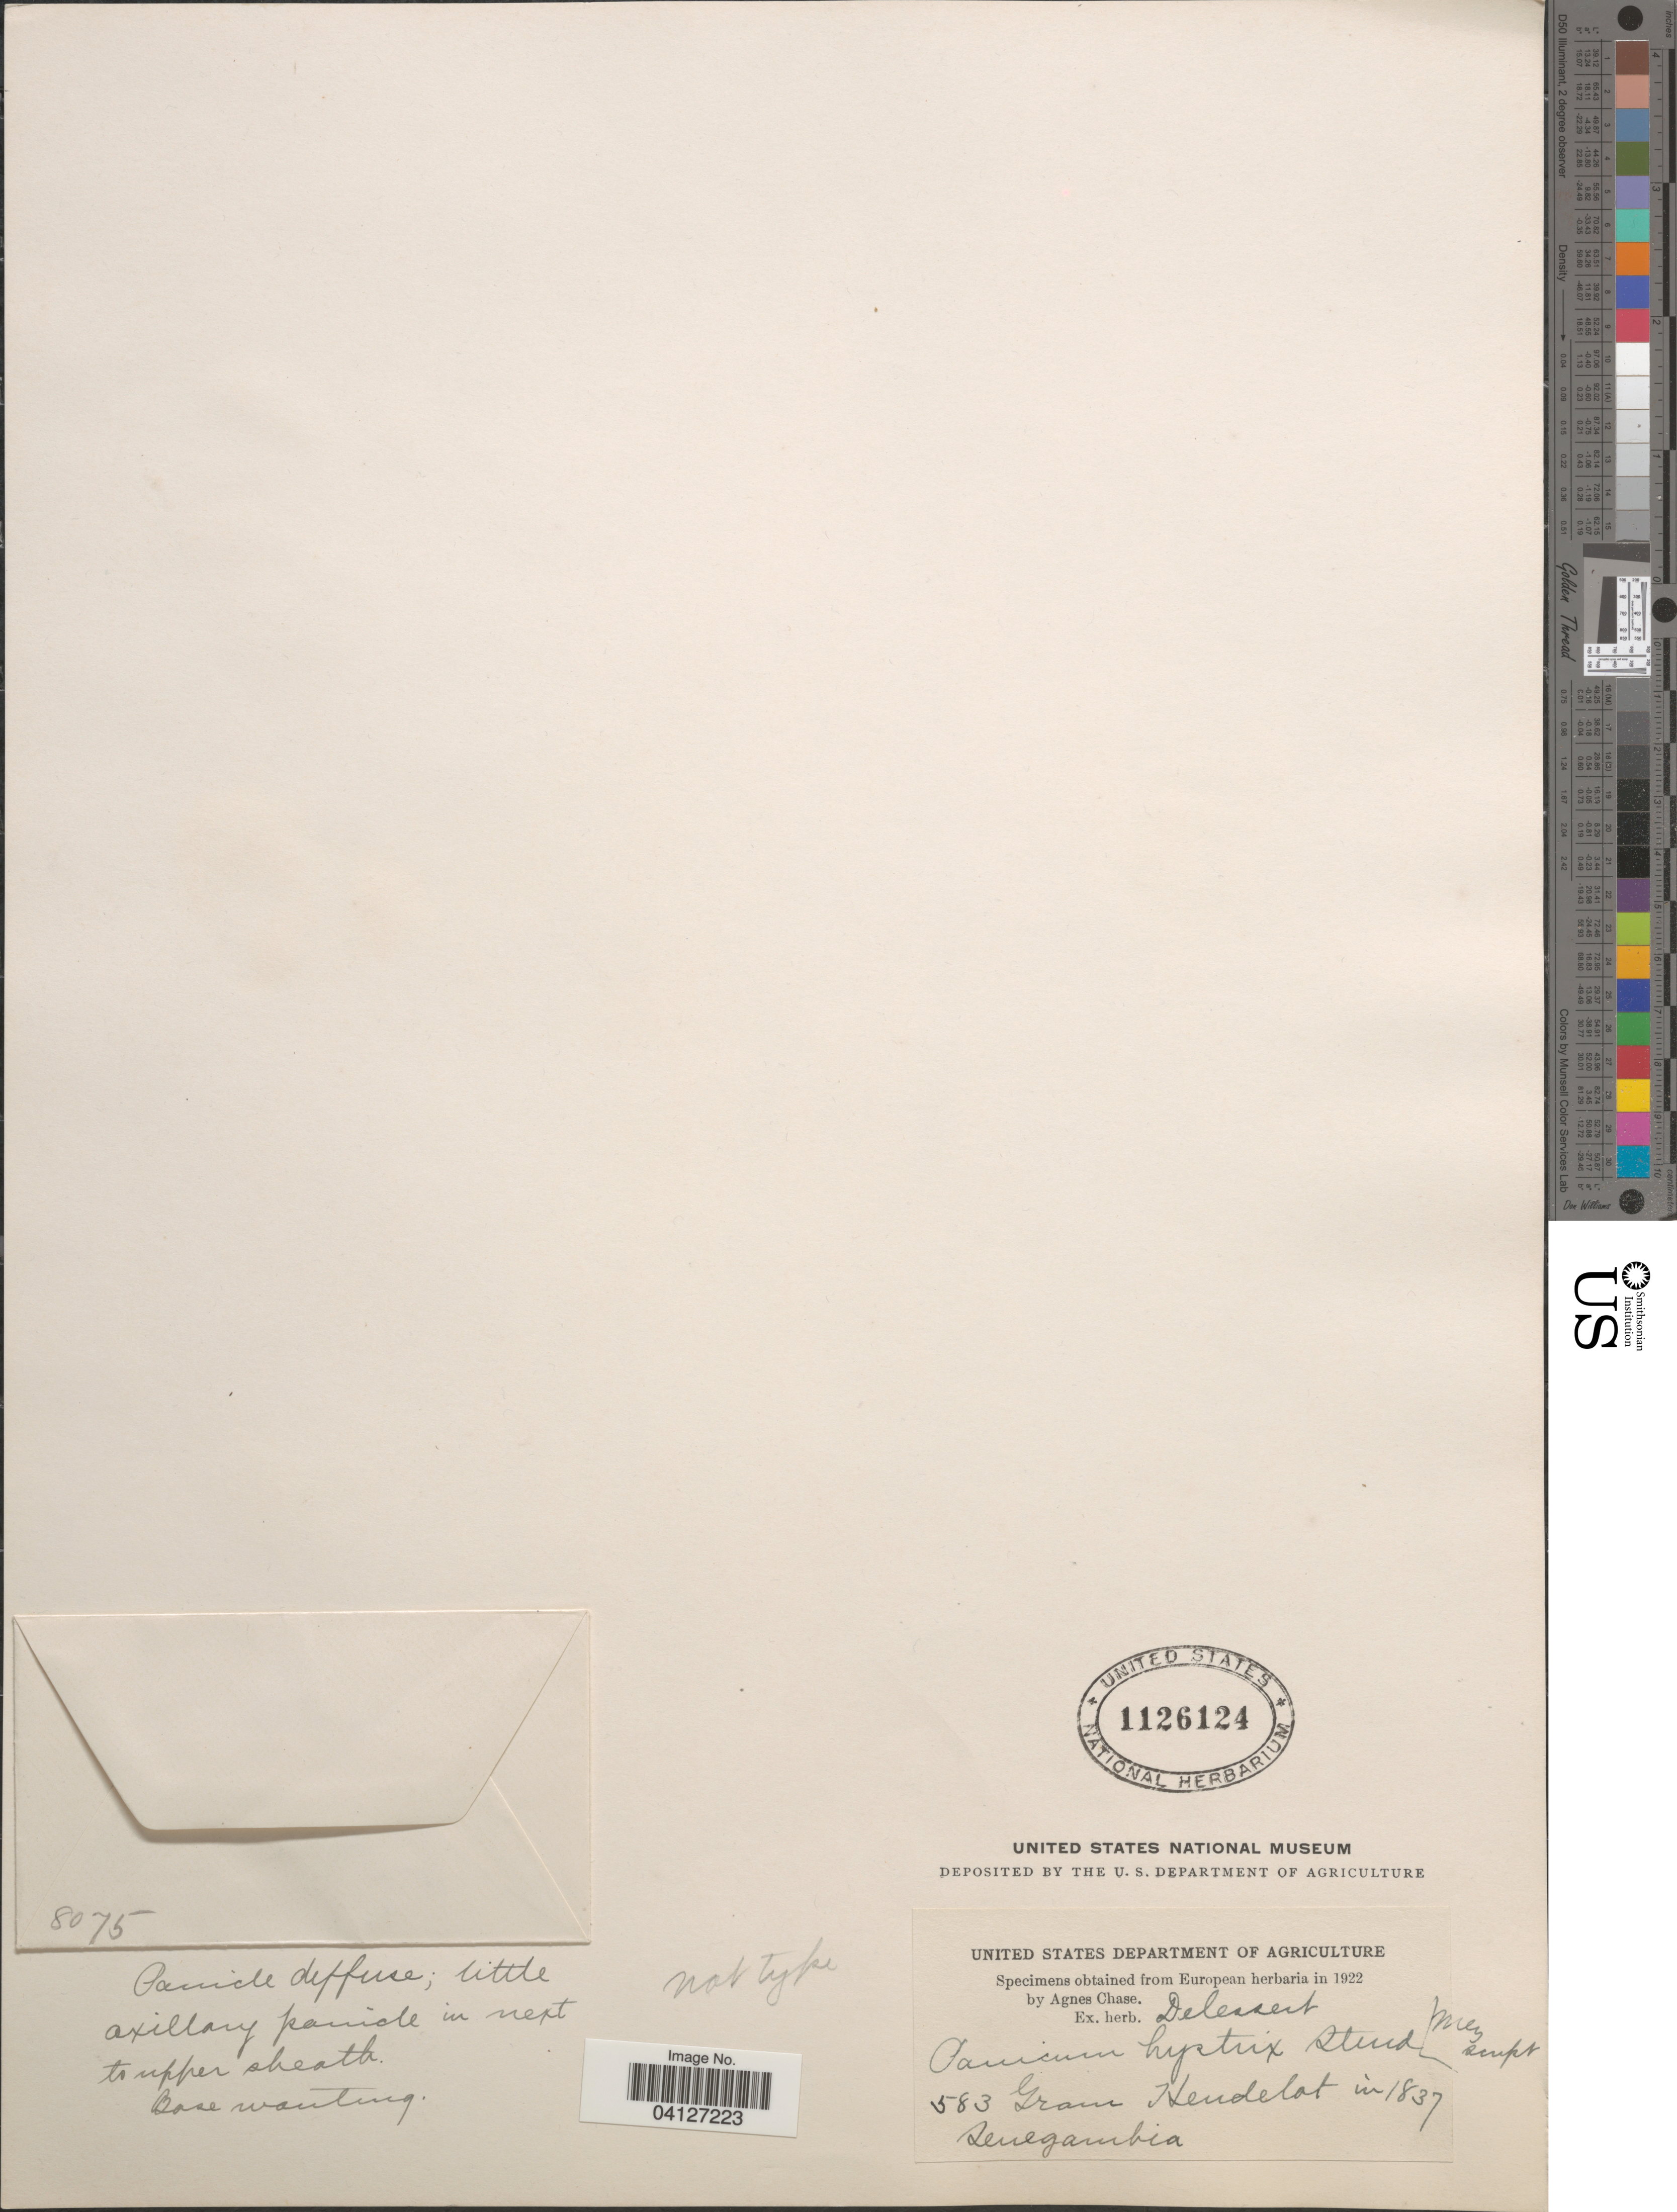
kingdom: Plantae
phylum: Tracheophyta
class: Liliopsida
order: Poales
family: Poaceae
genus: Panicum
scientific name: Panicum hystrix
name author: Steud.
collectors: G. Hendelot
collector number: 583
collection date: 1837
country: Senegal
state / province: Kaolack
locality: Senegambia.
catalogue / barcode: US 1126124